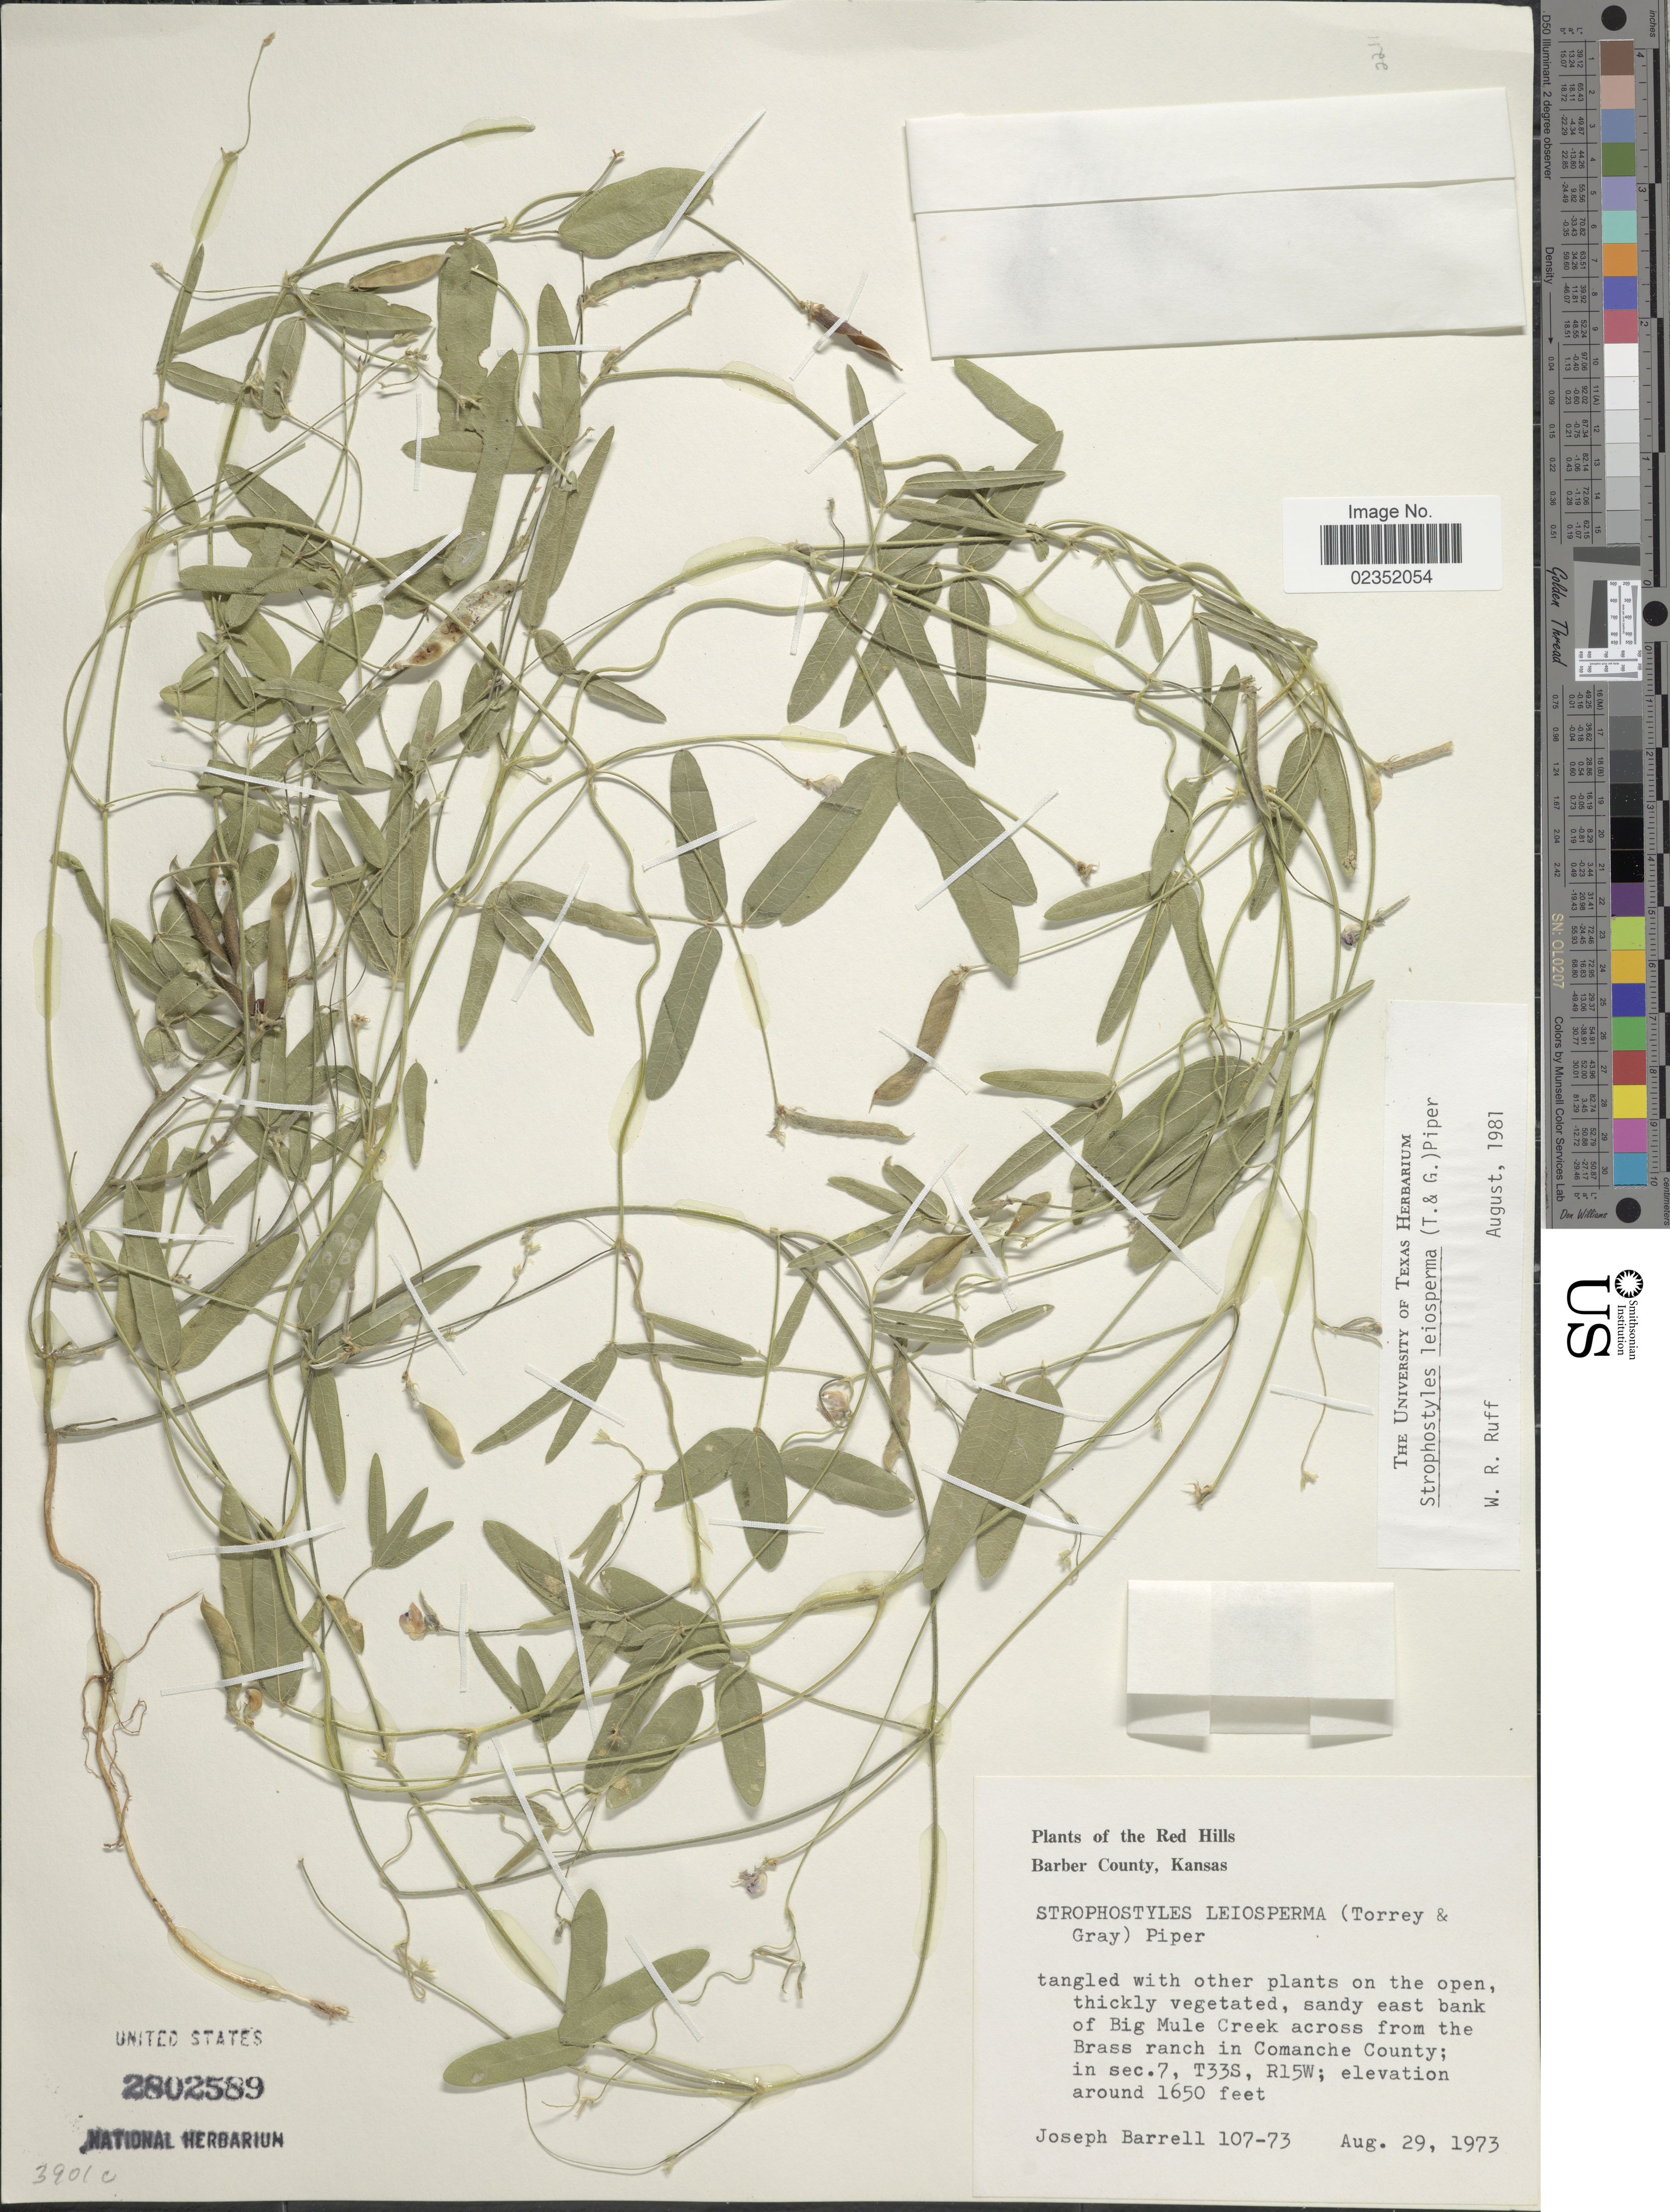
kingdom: Plantae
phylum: Tracheophyta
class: Magnoliopsida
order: Fabales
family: Fabaceae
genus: Strophostyles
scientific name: Strophostyles leiosperma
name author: (Torr. & A. Gray) Piper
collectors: J. Barrell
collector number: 107-73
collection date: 1973-08-29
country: United States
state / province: Kansas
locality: The Red Hills, Barber County, sandy east bank of Big Mule Creek across from the Brass ranch in Comanche County; in sec. 7, T33S, R15W.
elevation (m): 503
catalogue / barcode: US 2802589